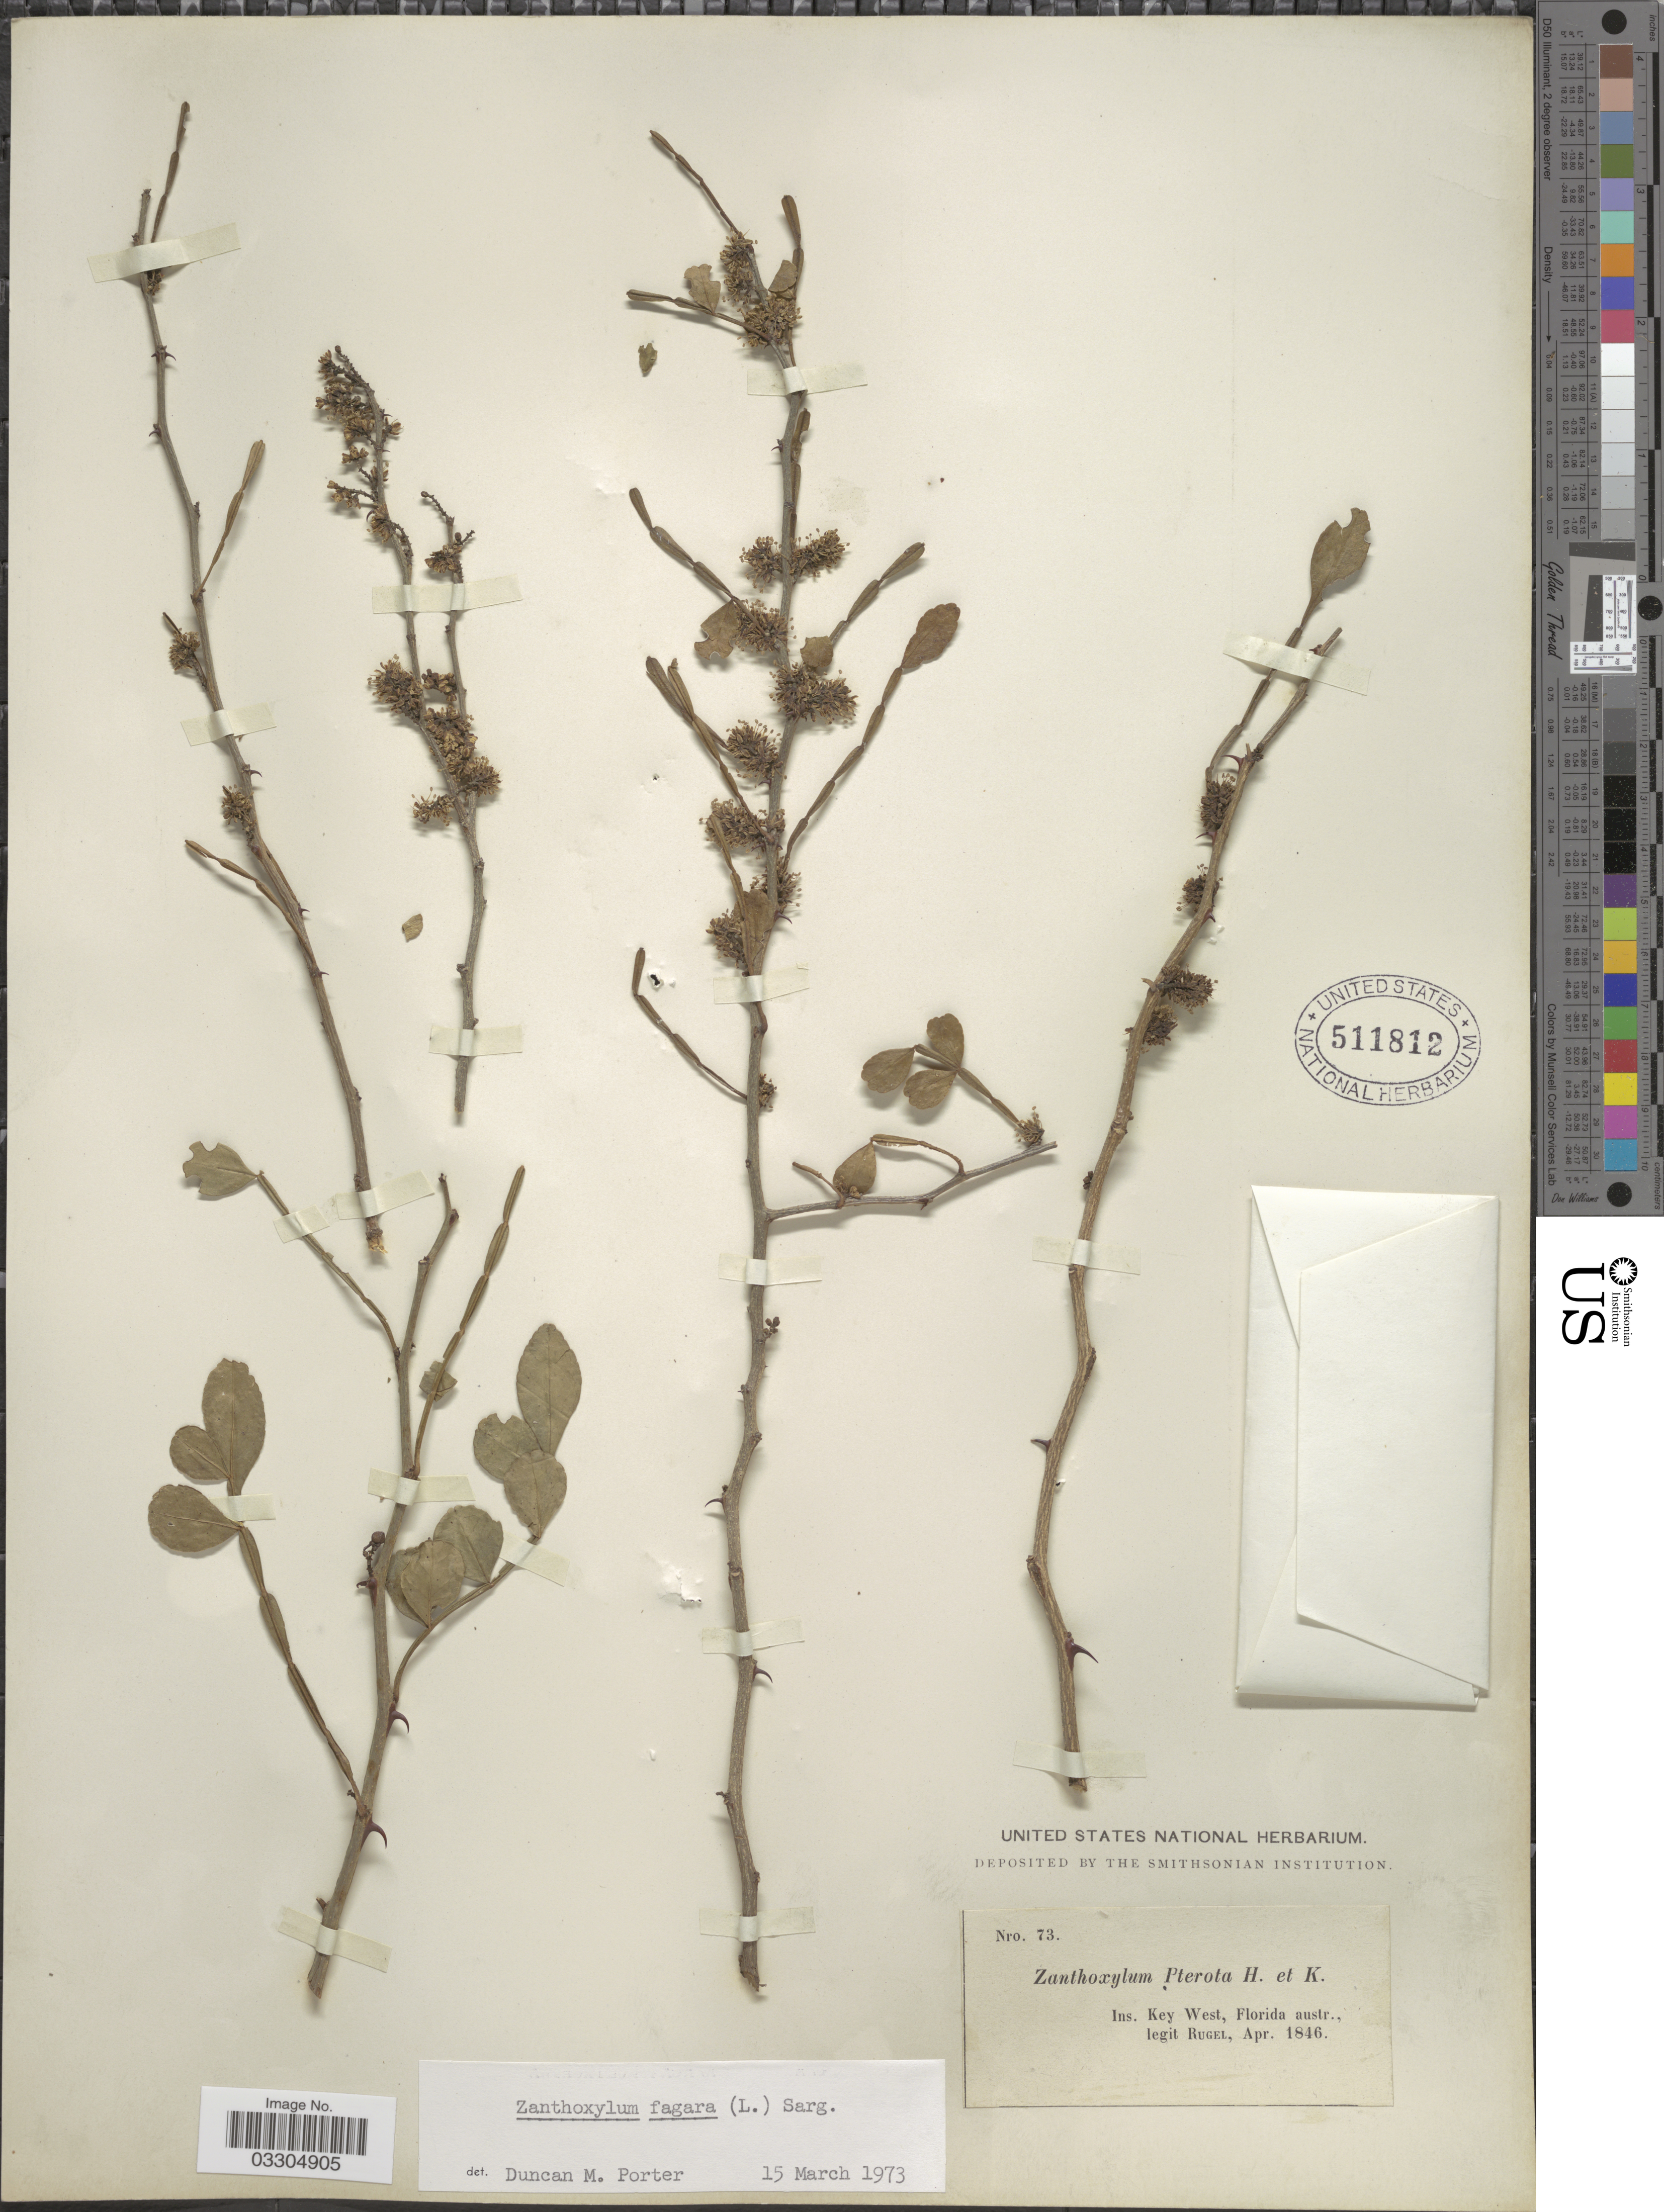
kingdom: Plantae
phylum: Tracheophyta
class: Magnoliopsida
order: Sapindales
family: Rutaceae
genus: Zanthoxylum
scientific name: Zanthoxylum fagara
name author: (L.) Sarg.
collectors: Rugel, --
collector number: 73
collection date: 1846-04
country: United States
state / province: Florida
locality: Ins. Key West, Florida austr.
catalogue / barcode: US 511812